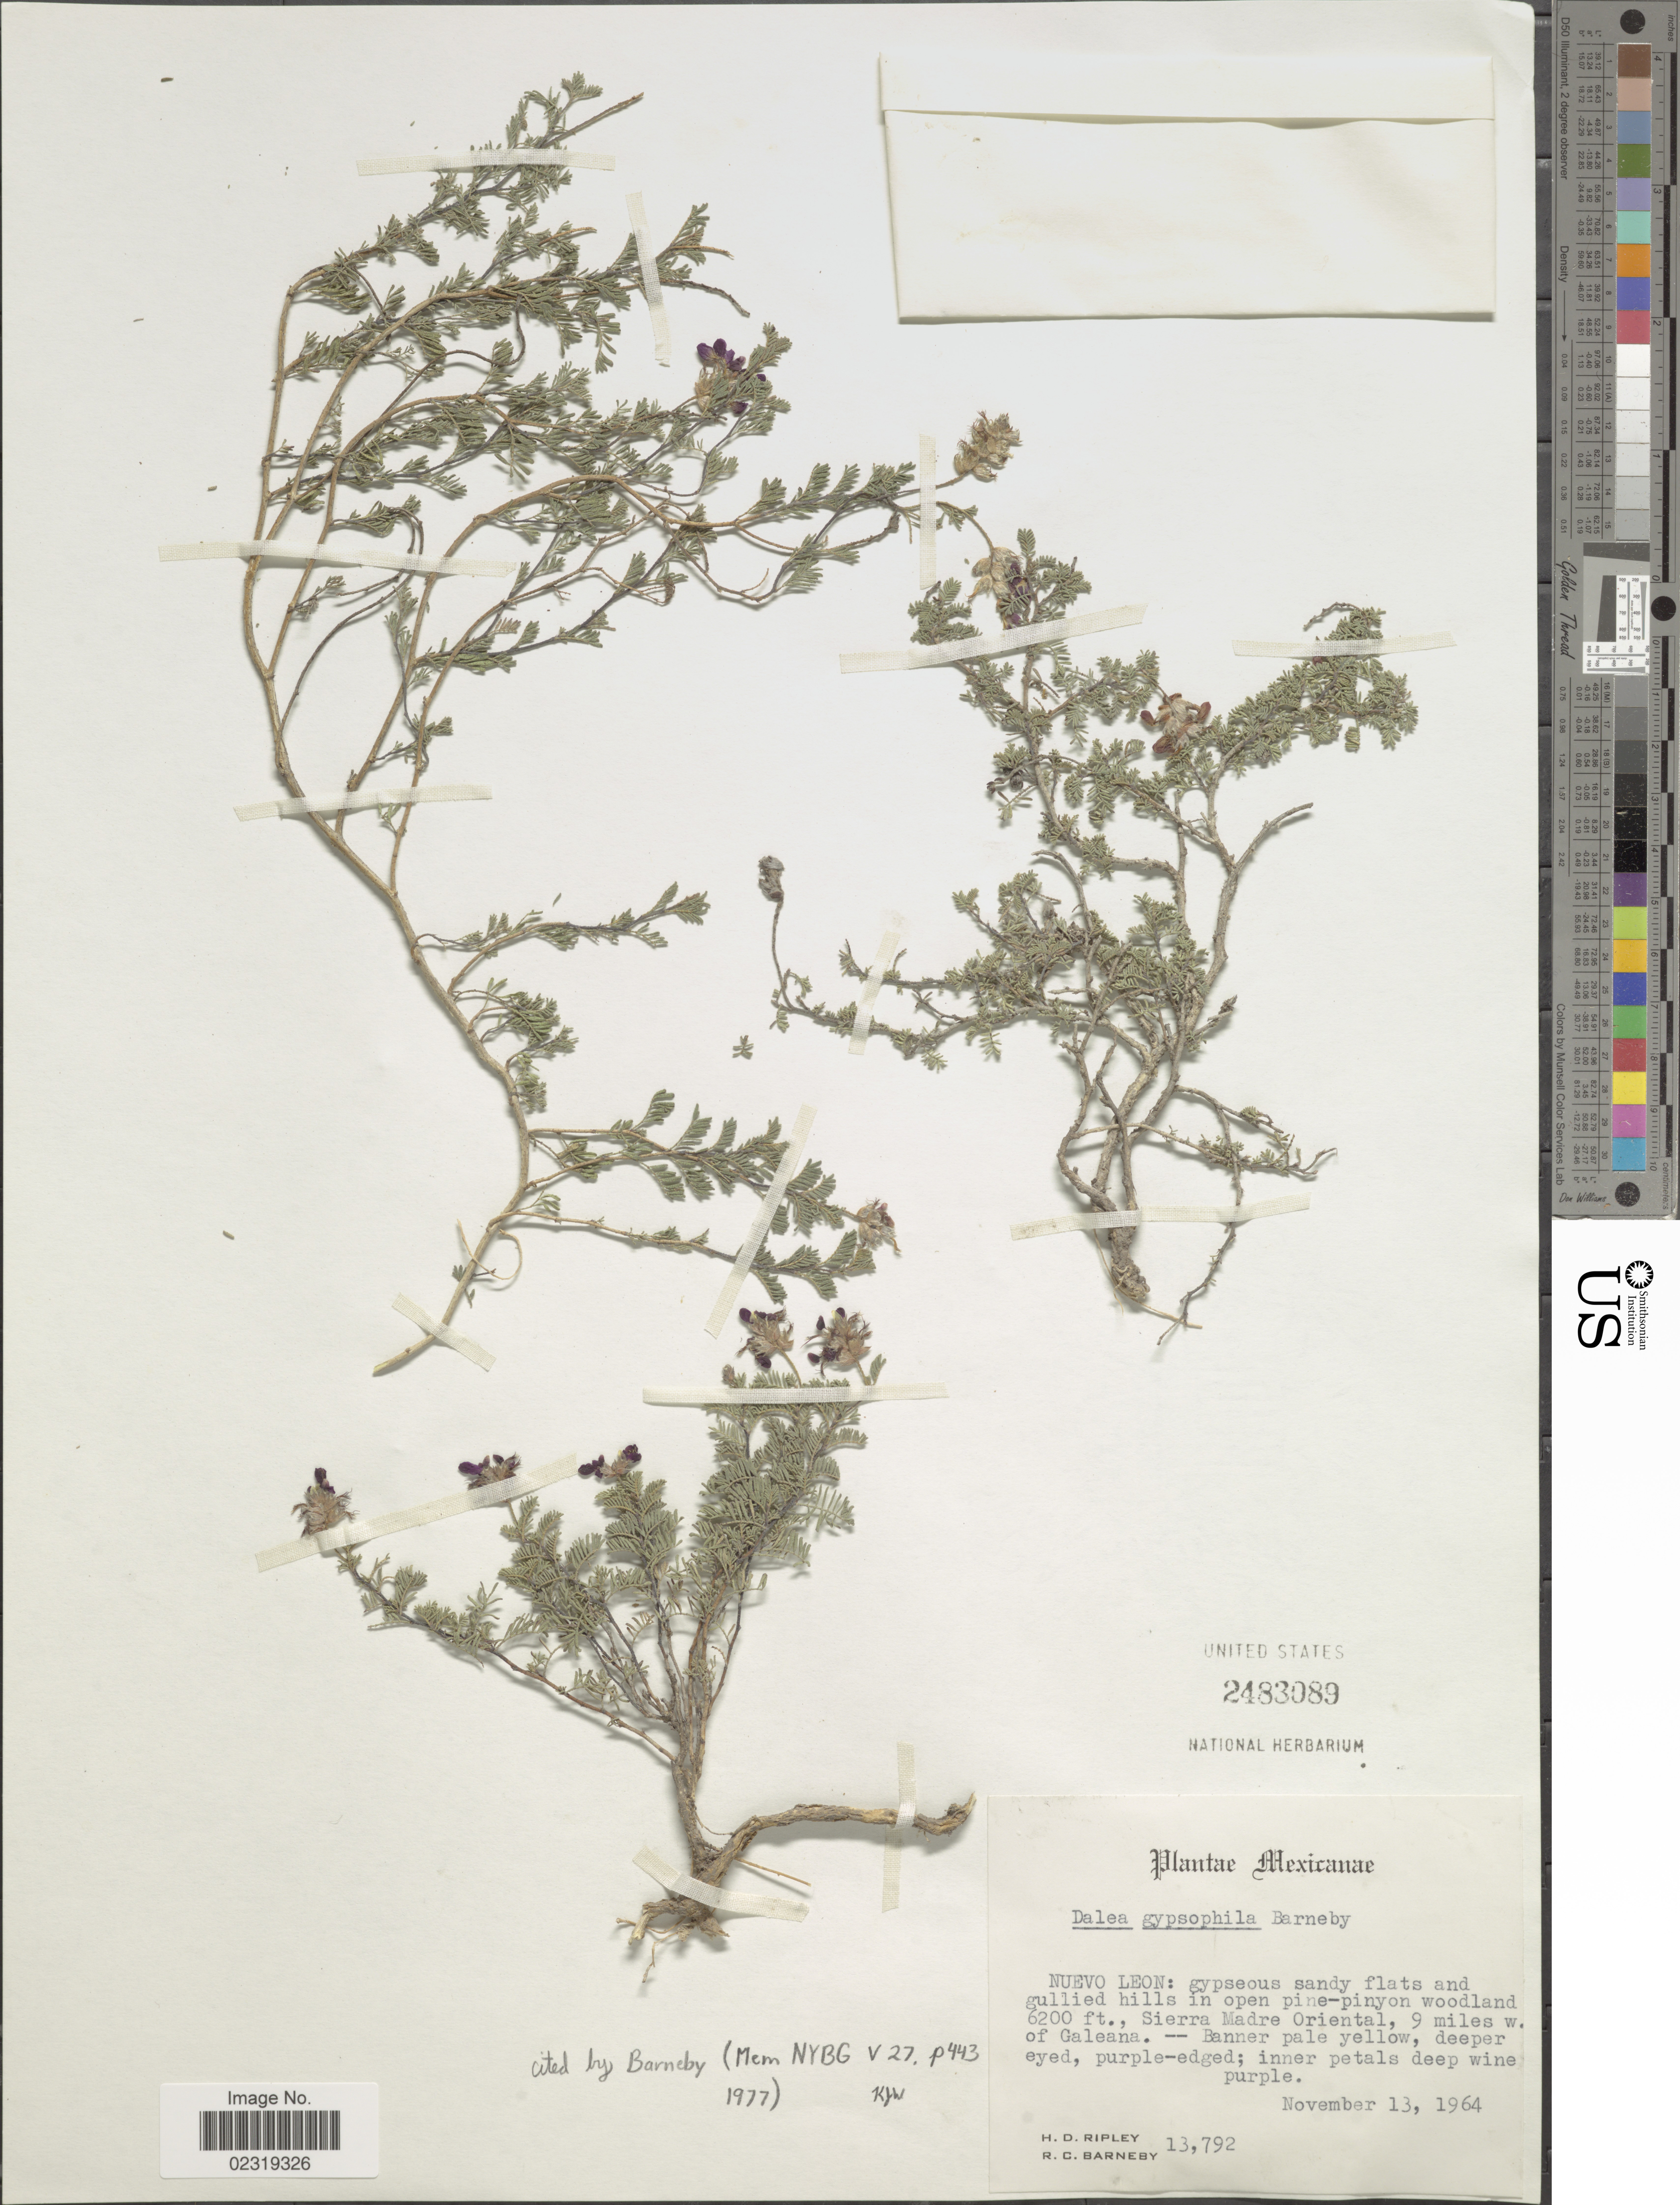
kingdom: Plantae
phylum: Tracheophyta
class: Magnoliopsida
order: Fabales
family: Fabaceae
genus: Dalea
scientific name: Dalea gypsophila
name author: Barneby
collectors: H. Ripley & R. C. Barneby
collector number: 13792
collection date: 1964-11-13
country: Mexico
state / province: Nuevo León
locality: Sierra Madre Oriental, 9 miles w. of Galeana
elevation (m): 1890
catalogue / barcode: US 2483089